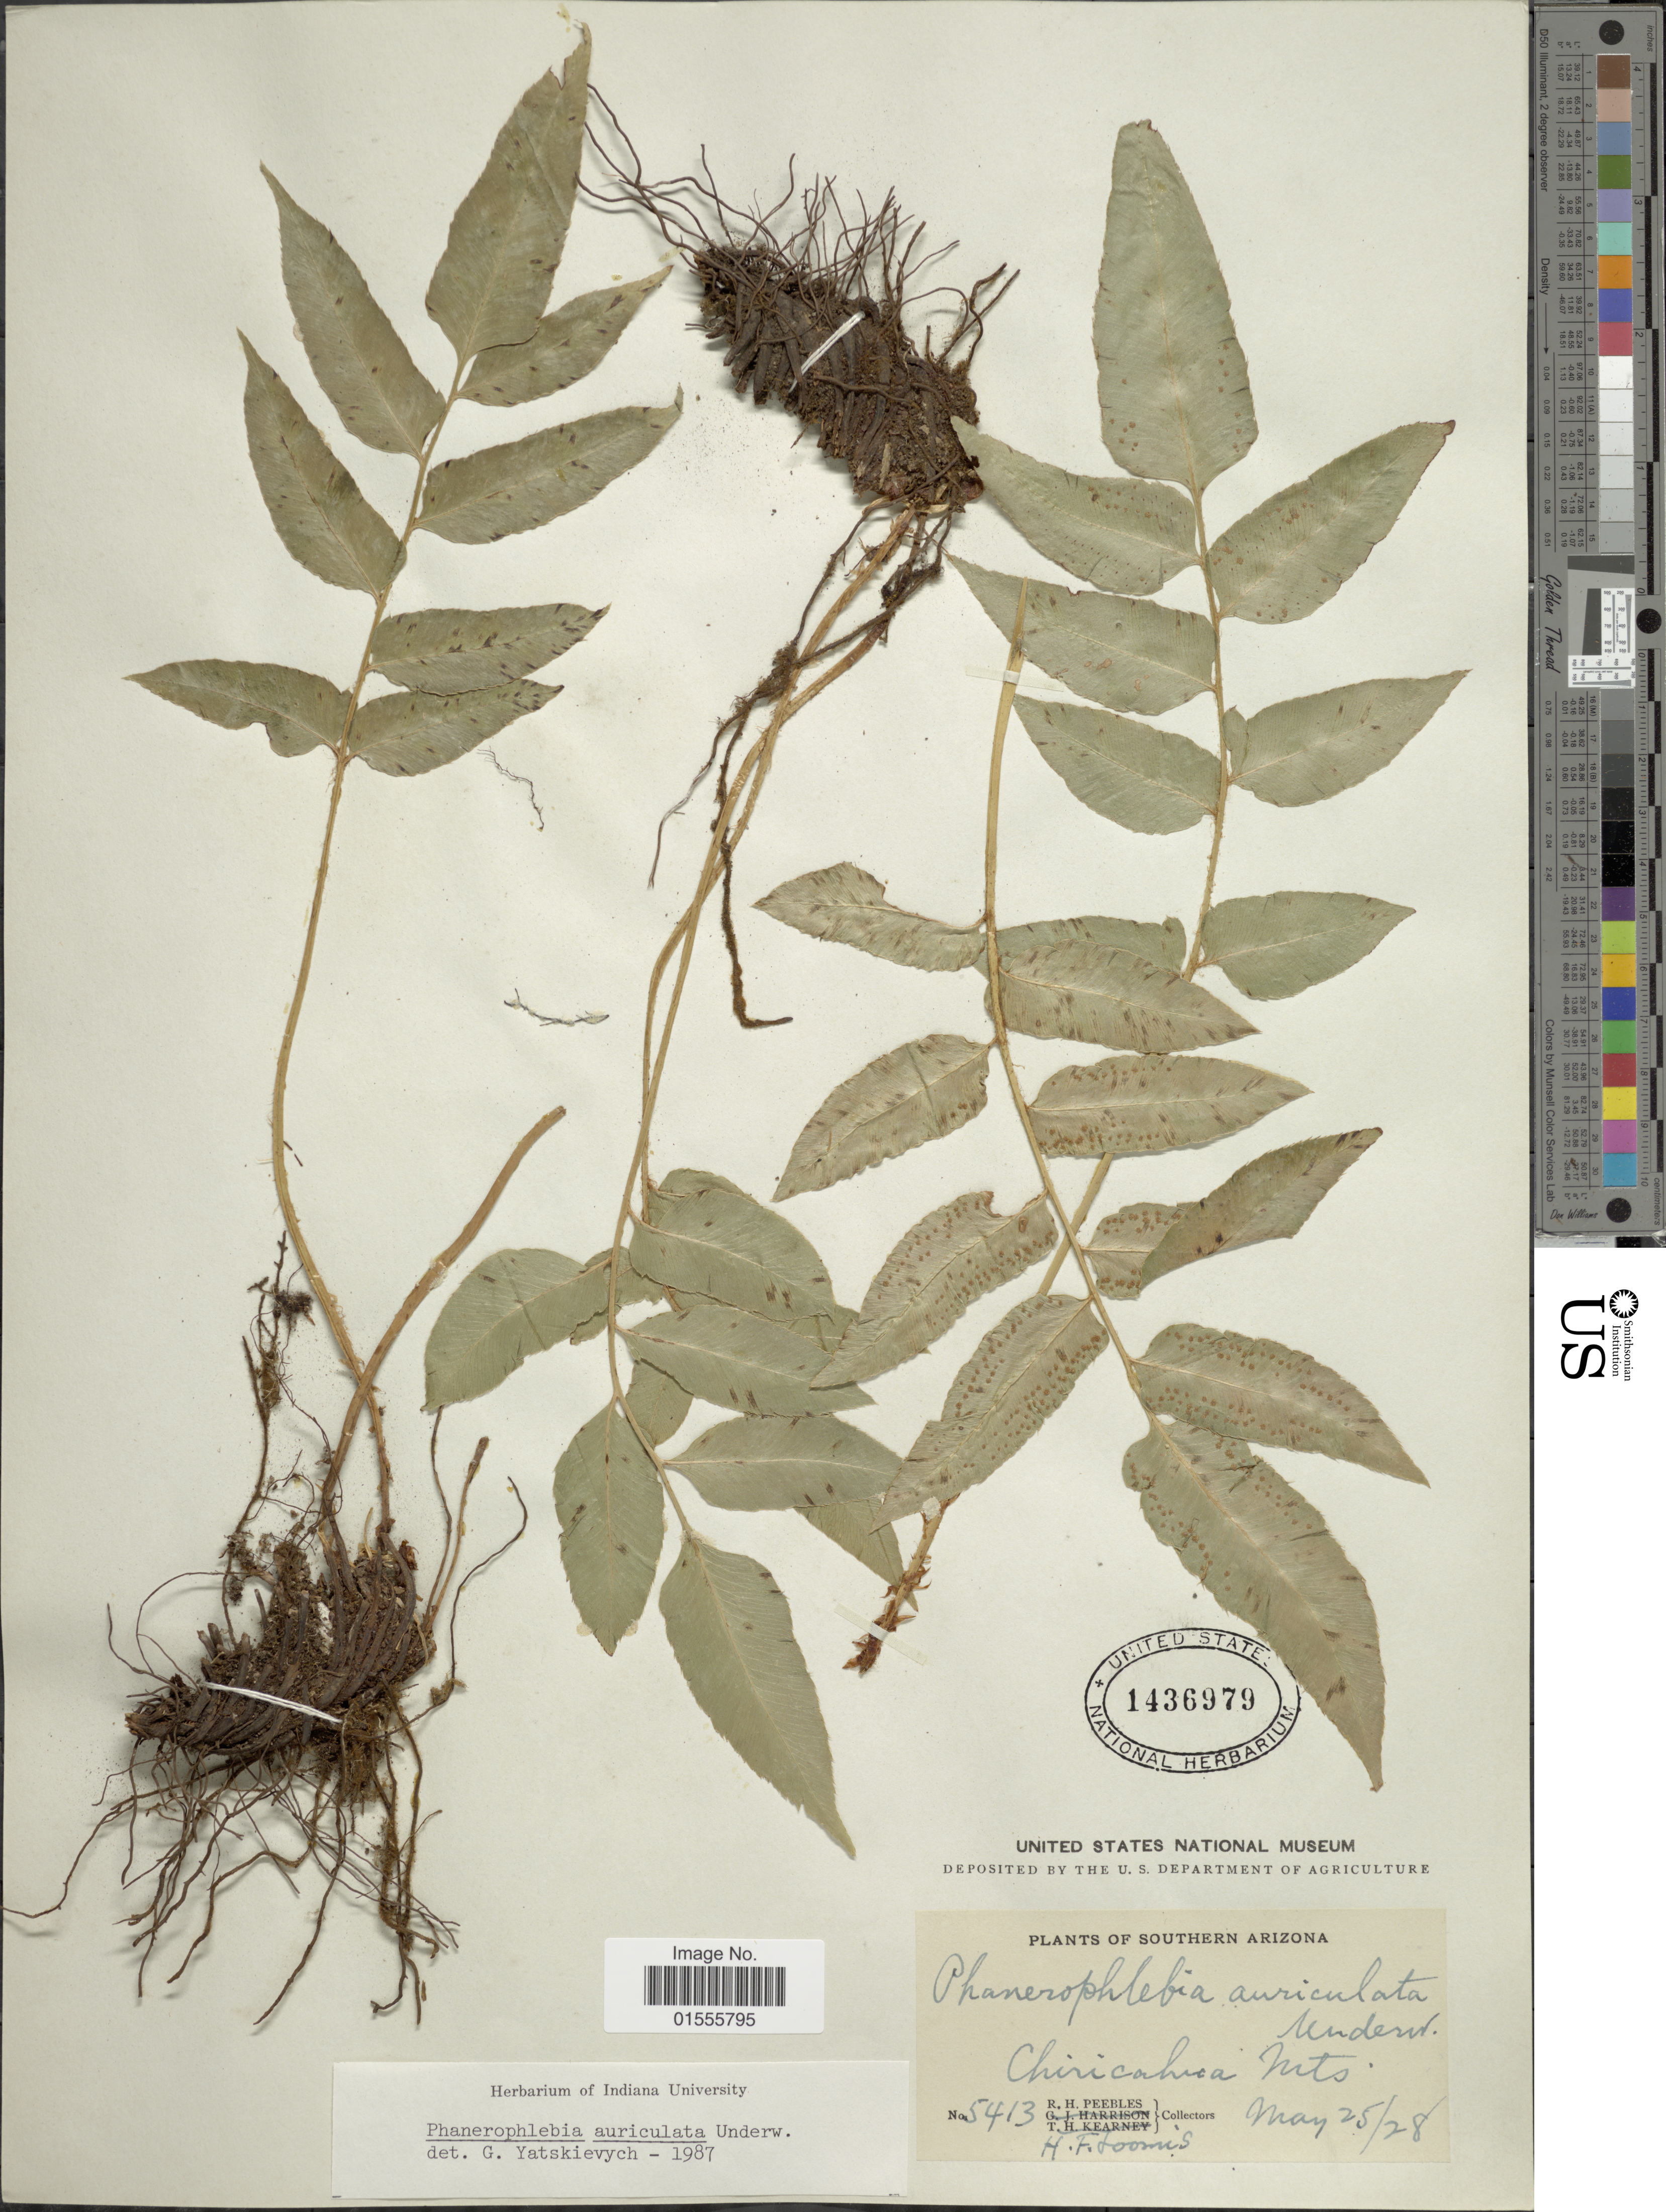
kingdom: Plantae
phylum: Tracheophyta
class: Polypodiopsida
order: Polypodiales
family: Dryopteridaceae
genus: Phanerophlebia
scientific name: Phanerophlebia auriculata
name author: Underw.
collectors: H. Loomis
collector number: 5413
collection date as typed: Transcribed d/m/y: 25/5/28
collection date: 1928-05-25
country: United States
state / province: Arizona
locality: Southern Arizona, Chiricahua Mts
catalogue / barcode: US 1436979